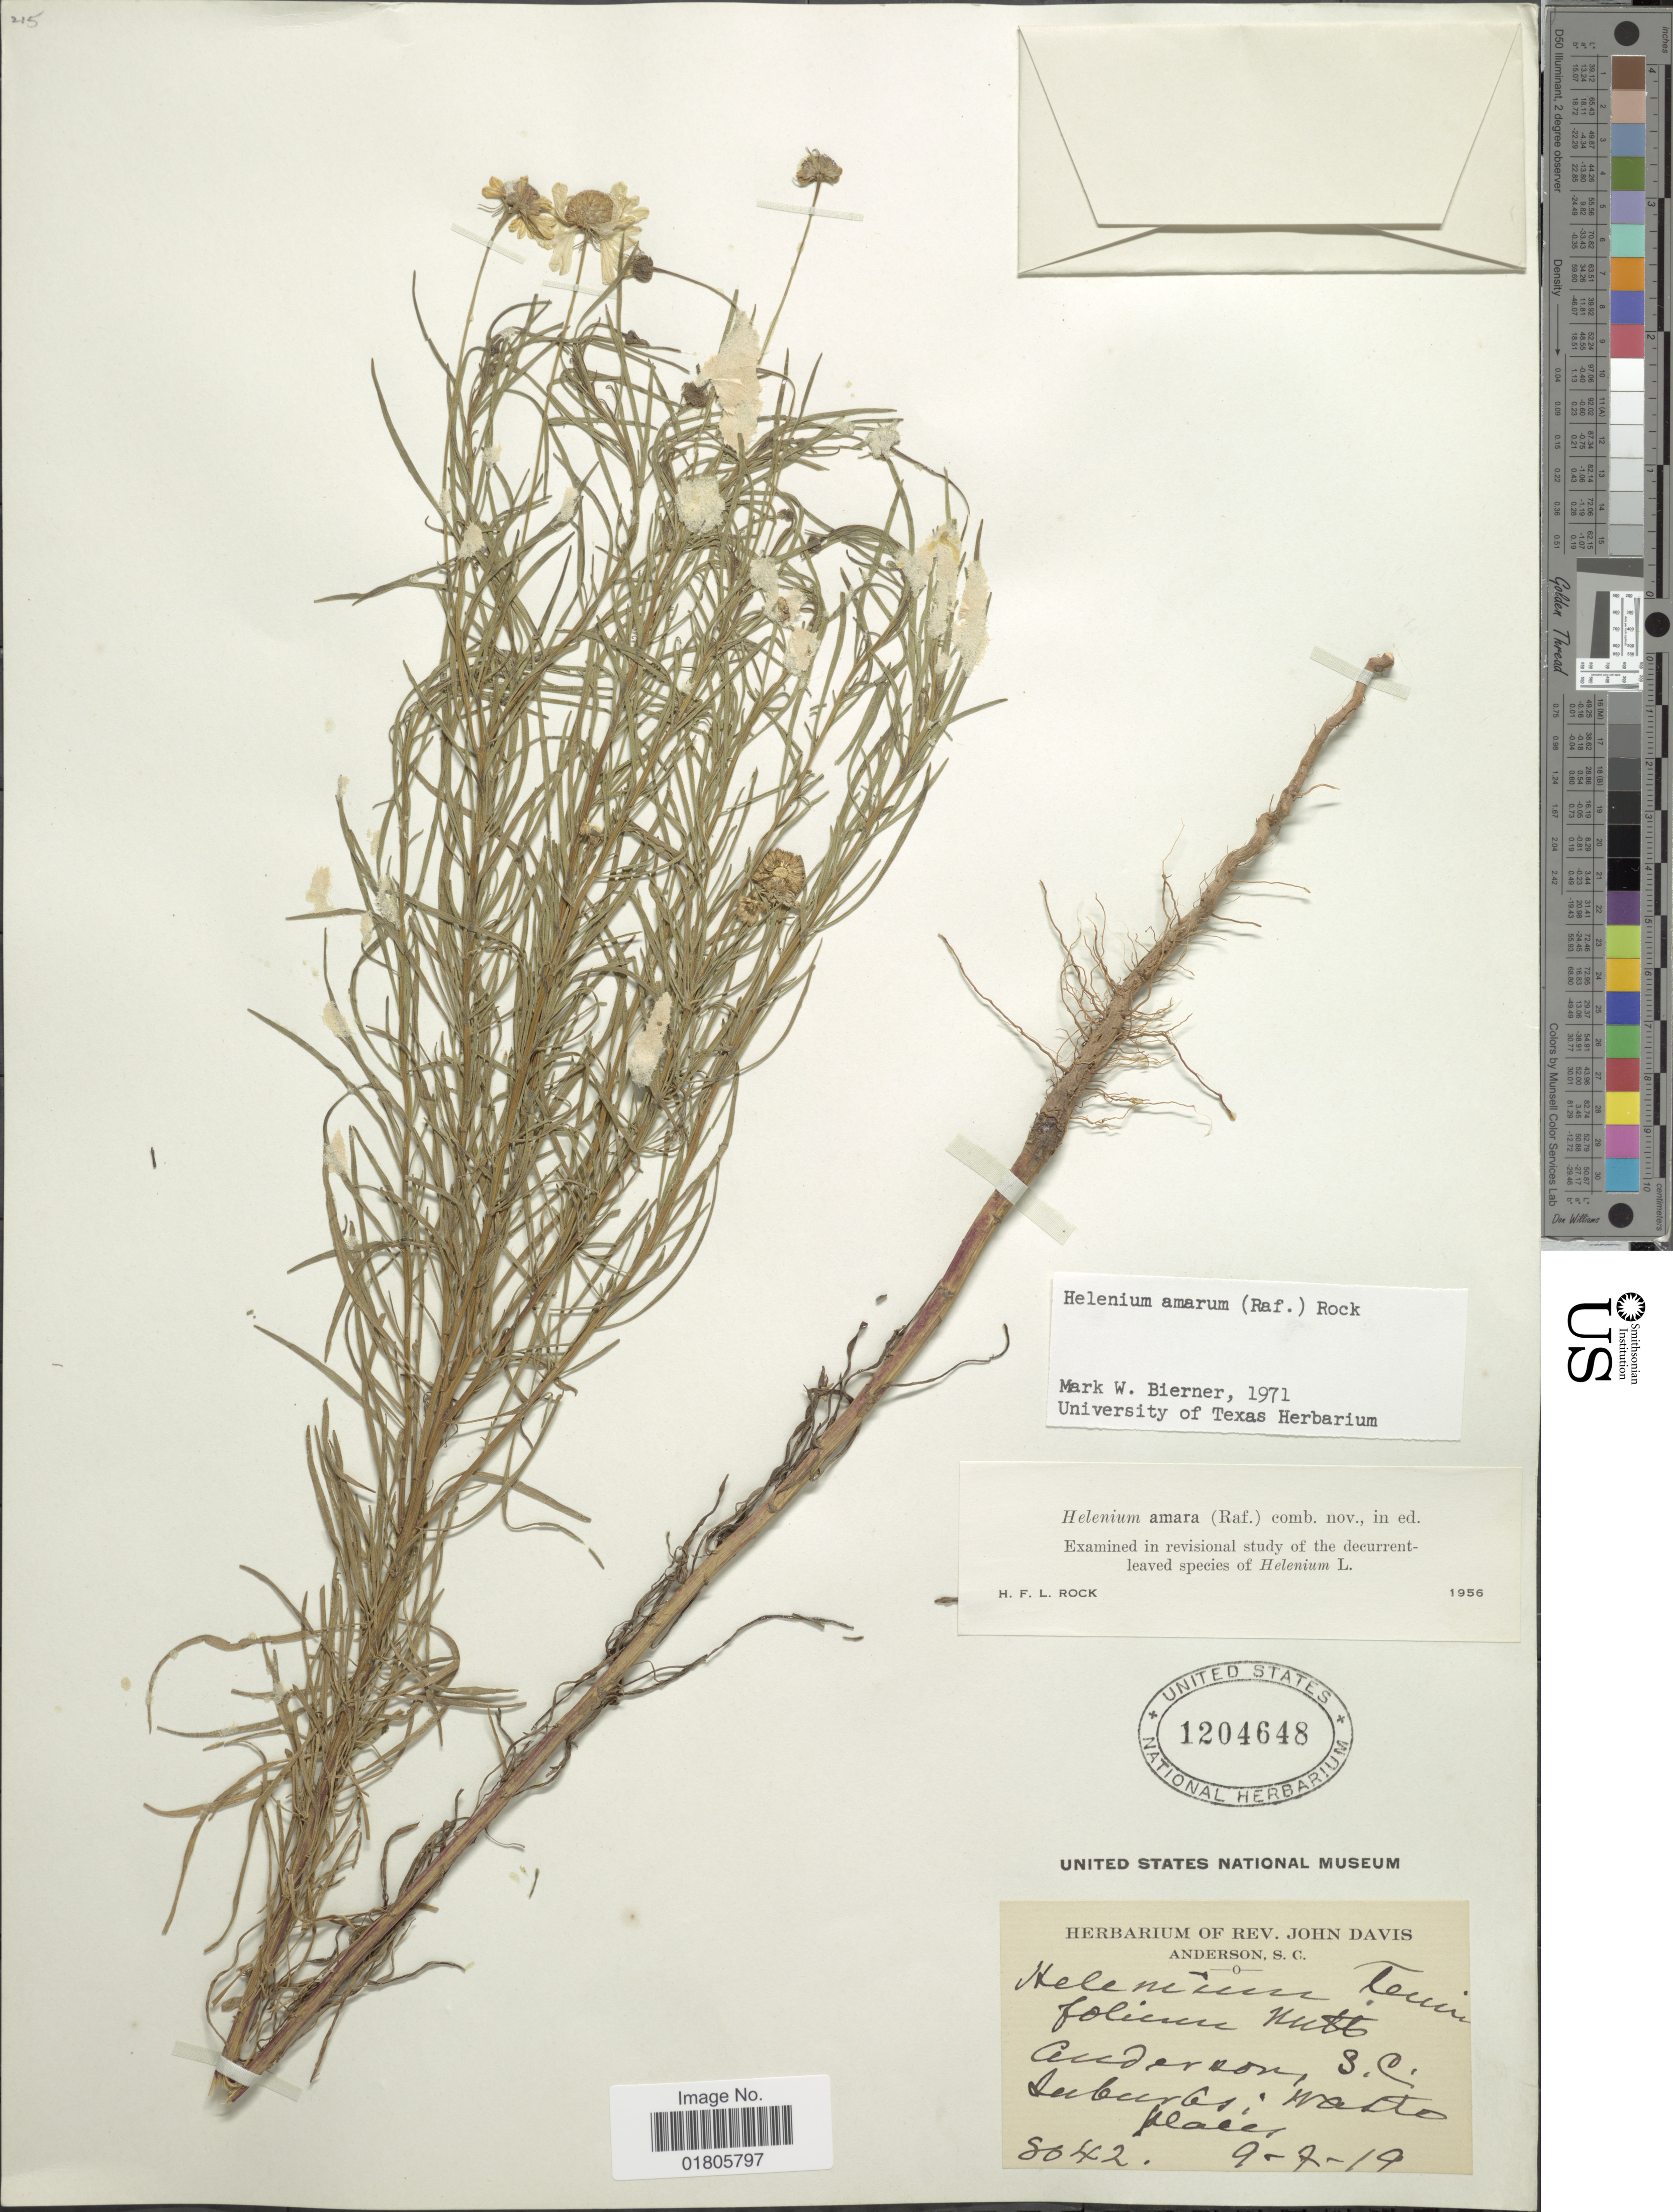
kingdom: Plantae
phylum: Tracheophyta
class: Magnoliopsida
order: Asterales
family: Asteraceae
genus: Helenium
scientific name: Helenium amarum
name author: (Raf.) H. Rock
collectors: ex herb. Rev. John Davis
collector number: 8042*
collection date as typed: Transcribed d/m/y: 7/9/19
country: United States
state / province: South Carolina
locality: Anderson, Suburbs, Waste place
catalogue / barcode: US 1204648